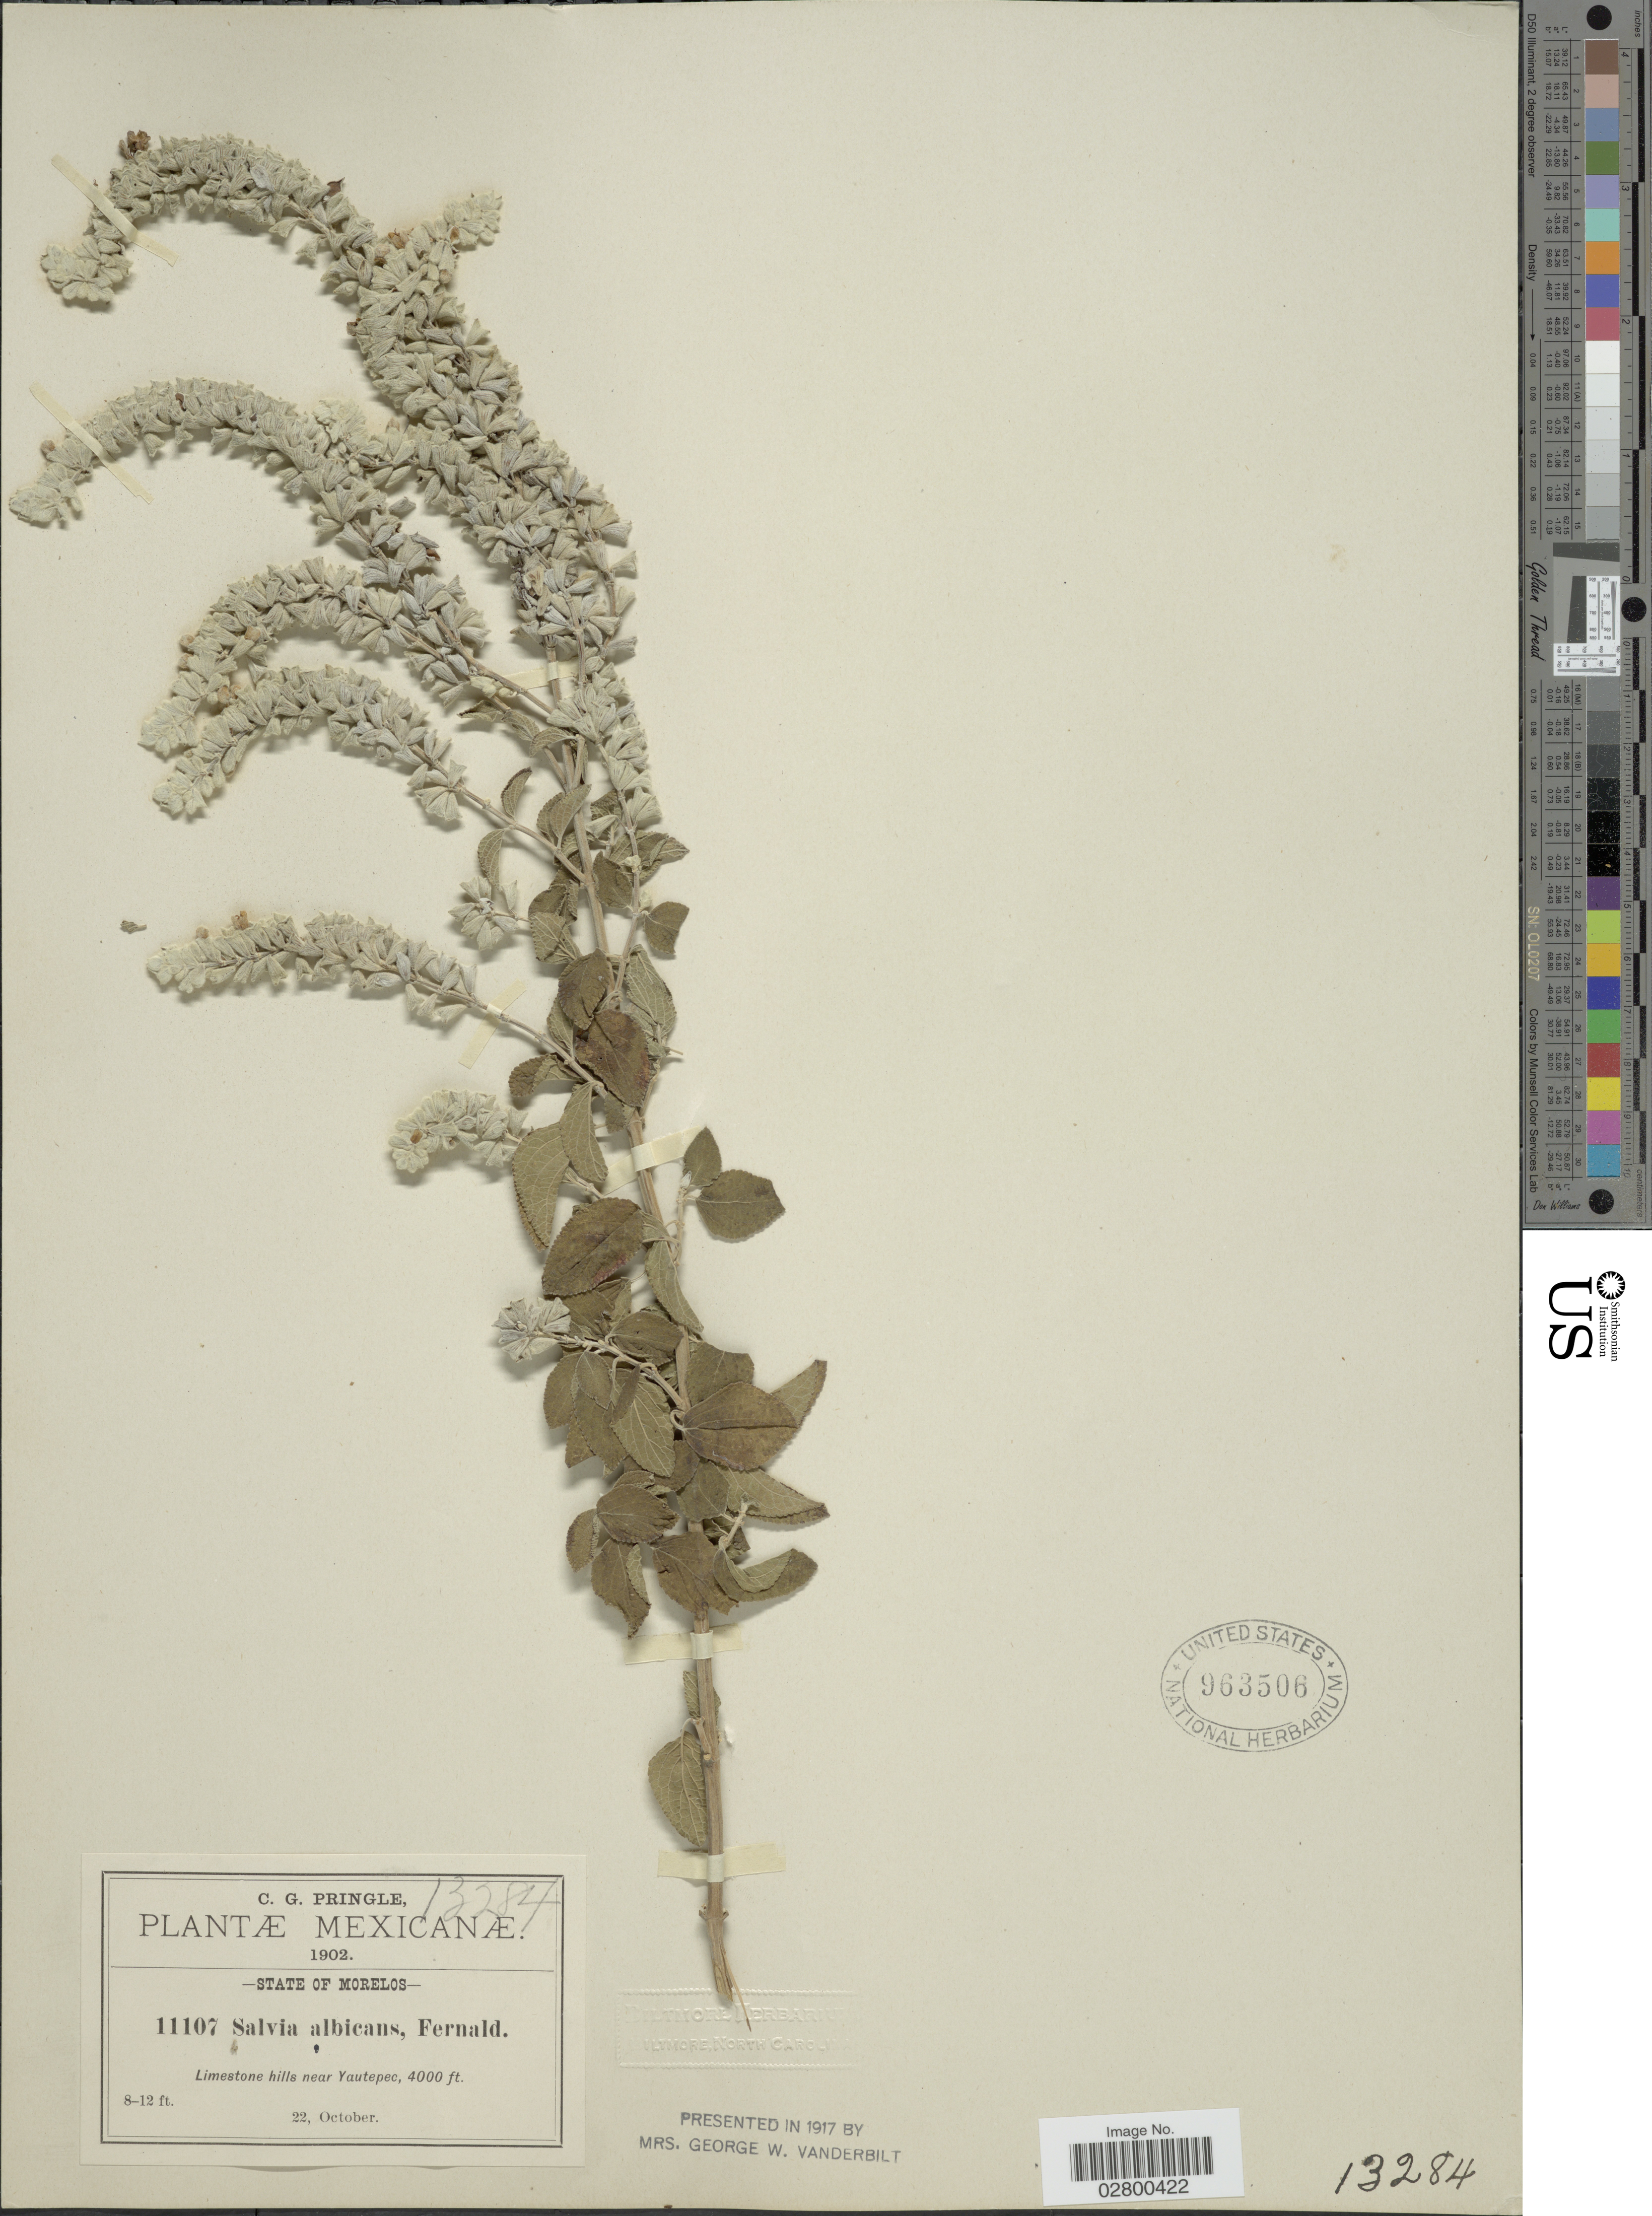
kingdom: Plantae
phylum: Tracheophyta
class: Magnoliopsida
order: Lamiales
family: Lamiaceae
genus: Salvia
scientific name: Salvia albicans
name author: Fernald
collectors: C. G. Pringle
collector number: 11107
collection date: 1902-10-22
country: Mexico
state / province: Morelos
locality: State of Morelos, Limestone hills near Yautepec.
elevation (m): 1219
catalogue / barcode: US 963506